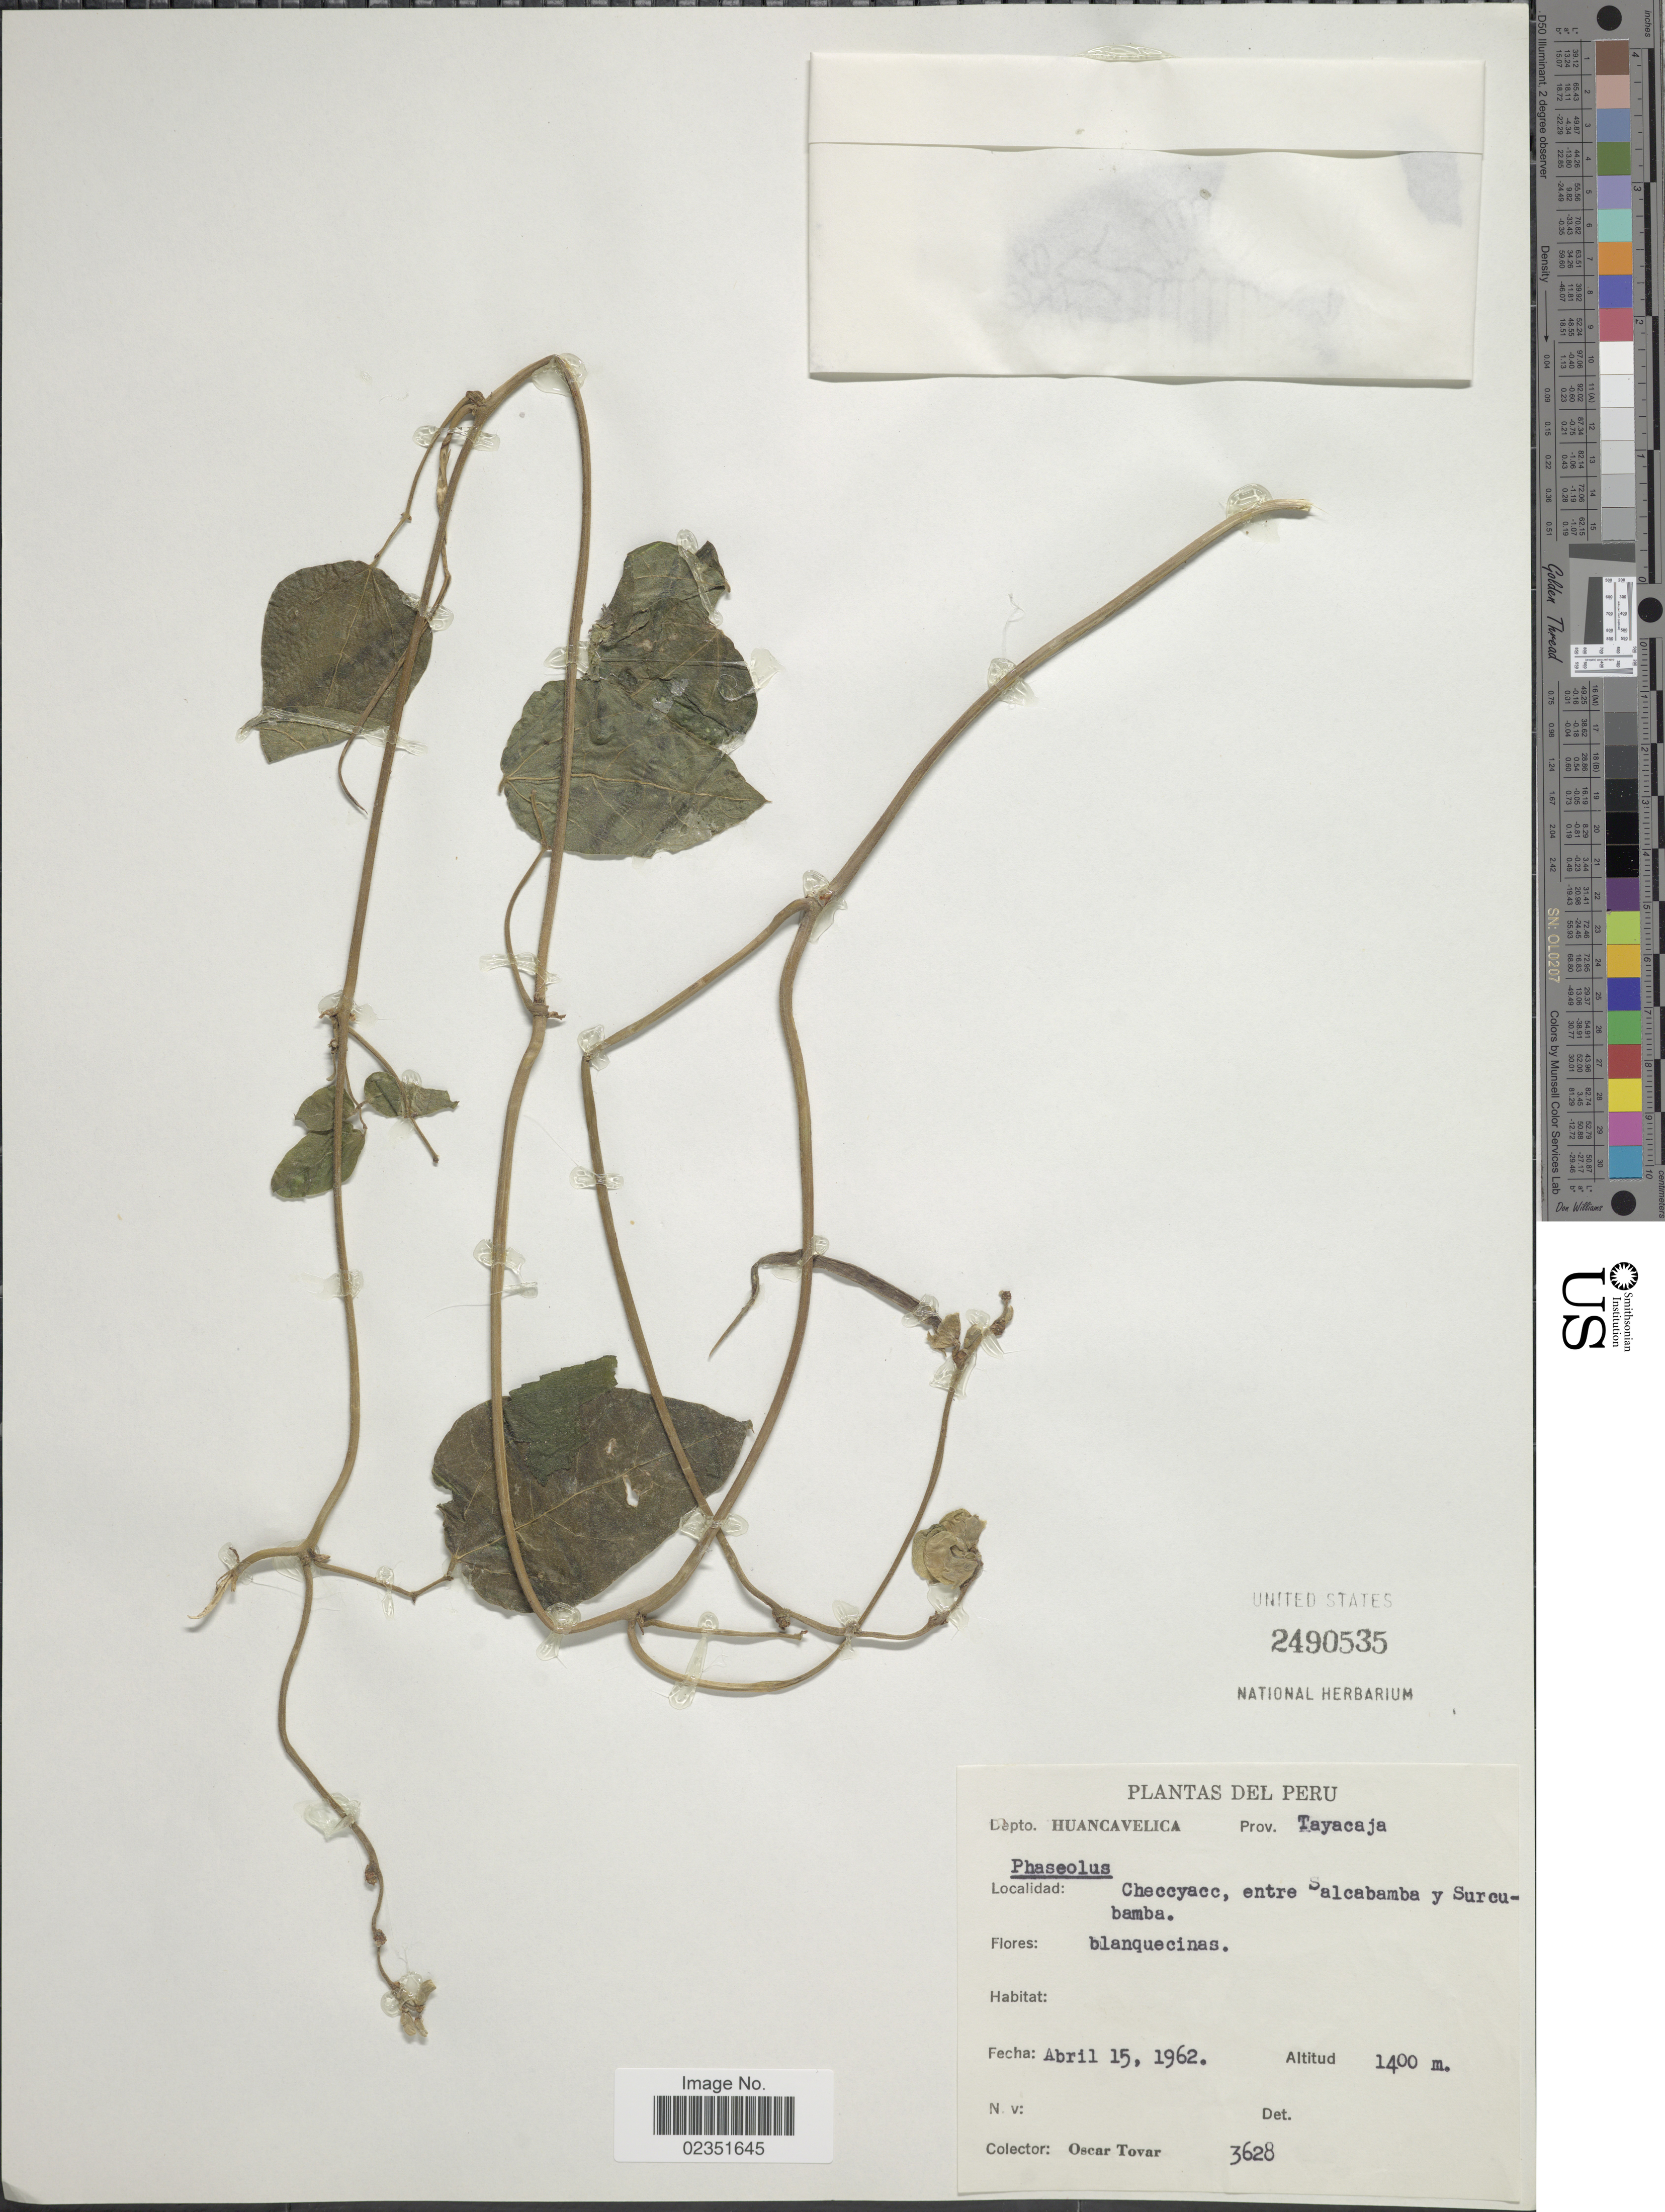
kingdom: Plantae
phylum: Tracheophyta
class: Magnoliopsida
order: Fabales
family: Fabaceae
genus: Phaseolus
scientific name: Phaseolus sp.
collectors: Ó. Tovar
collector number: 3628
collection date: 1962-04-15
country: Peru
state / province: Huancavelica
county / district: Tayacaja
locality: Prov. Tayacaja, Checcyacc, entre Salcabamba y Surcubamba.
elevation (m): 1400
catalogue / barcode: US 2490535